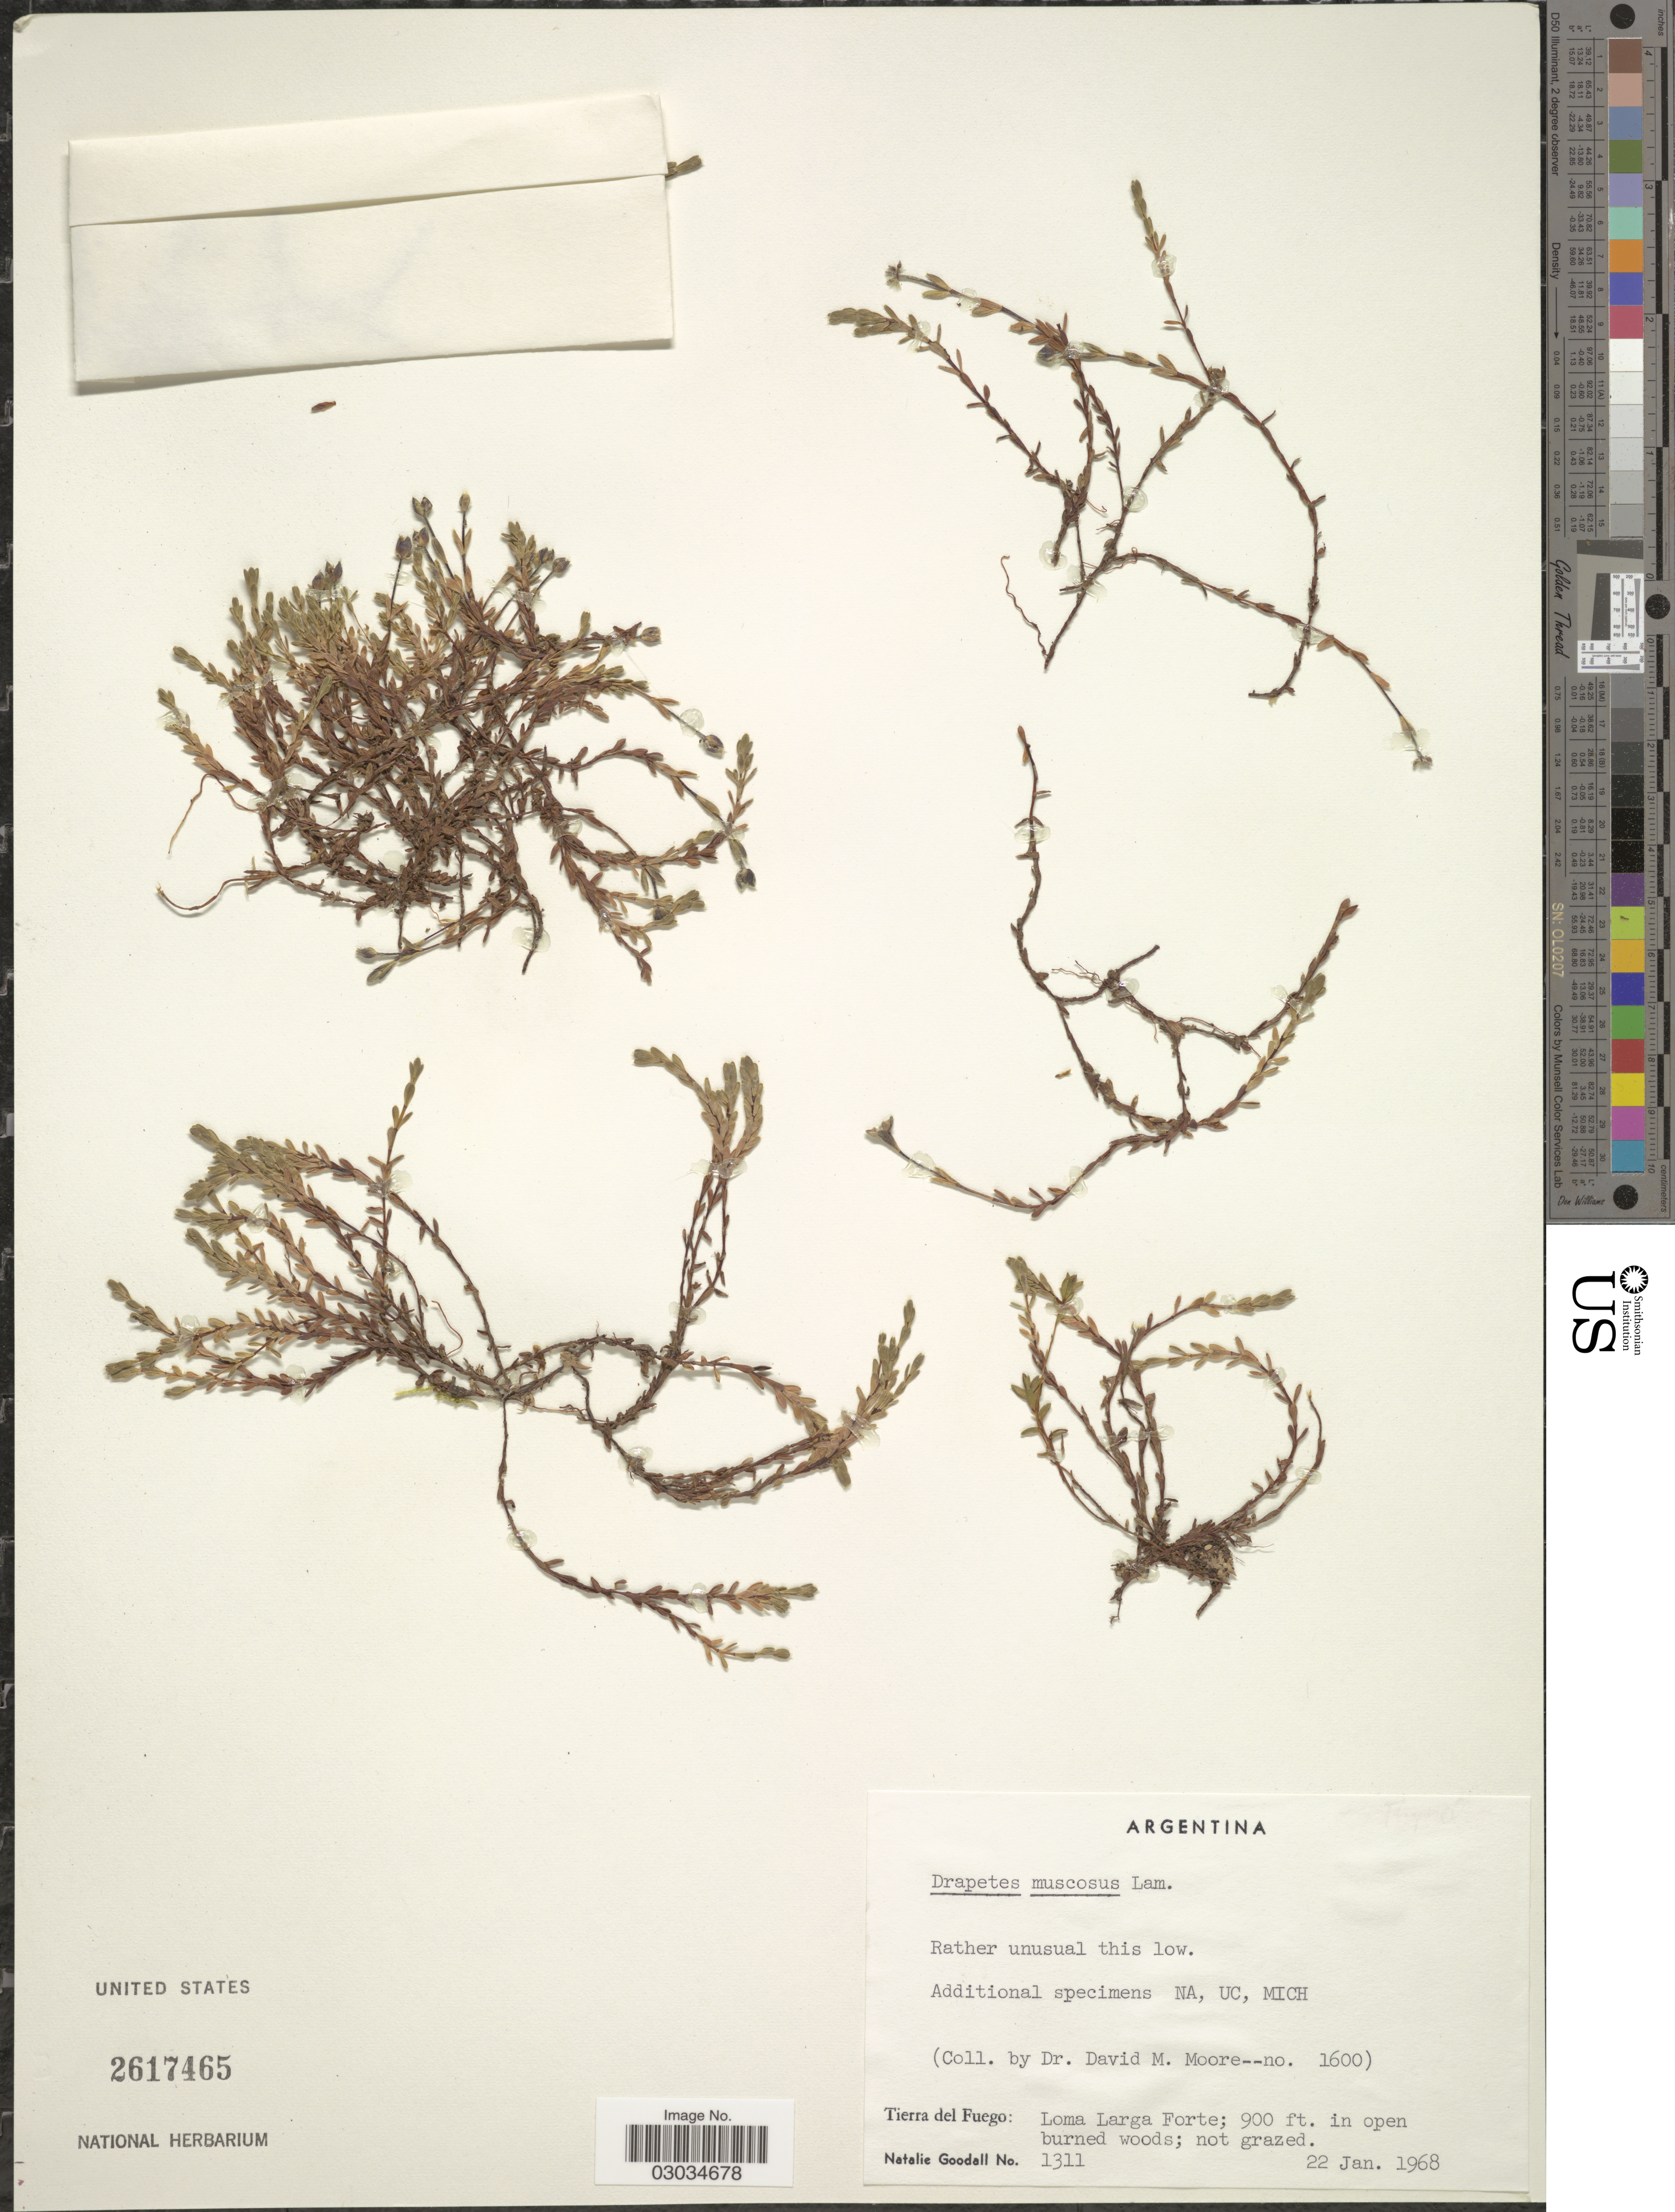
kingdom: Plantae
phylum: Tracheophyta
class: Magnoliopsida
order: Malvales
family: Thymelaeaceae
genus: Drapetes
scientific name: Drapetes muscosus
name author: Lam.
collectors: N. Goodall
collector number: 1311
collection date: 1968-01-22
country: Argentina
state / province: Tierra del Fuego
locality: Loma Larga Forte.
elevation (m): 274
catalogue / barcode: US 2617465